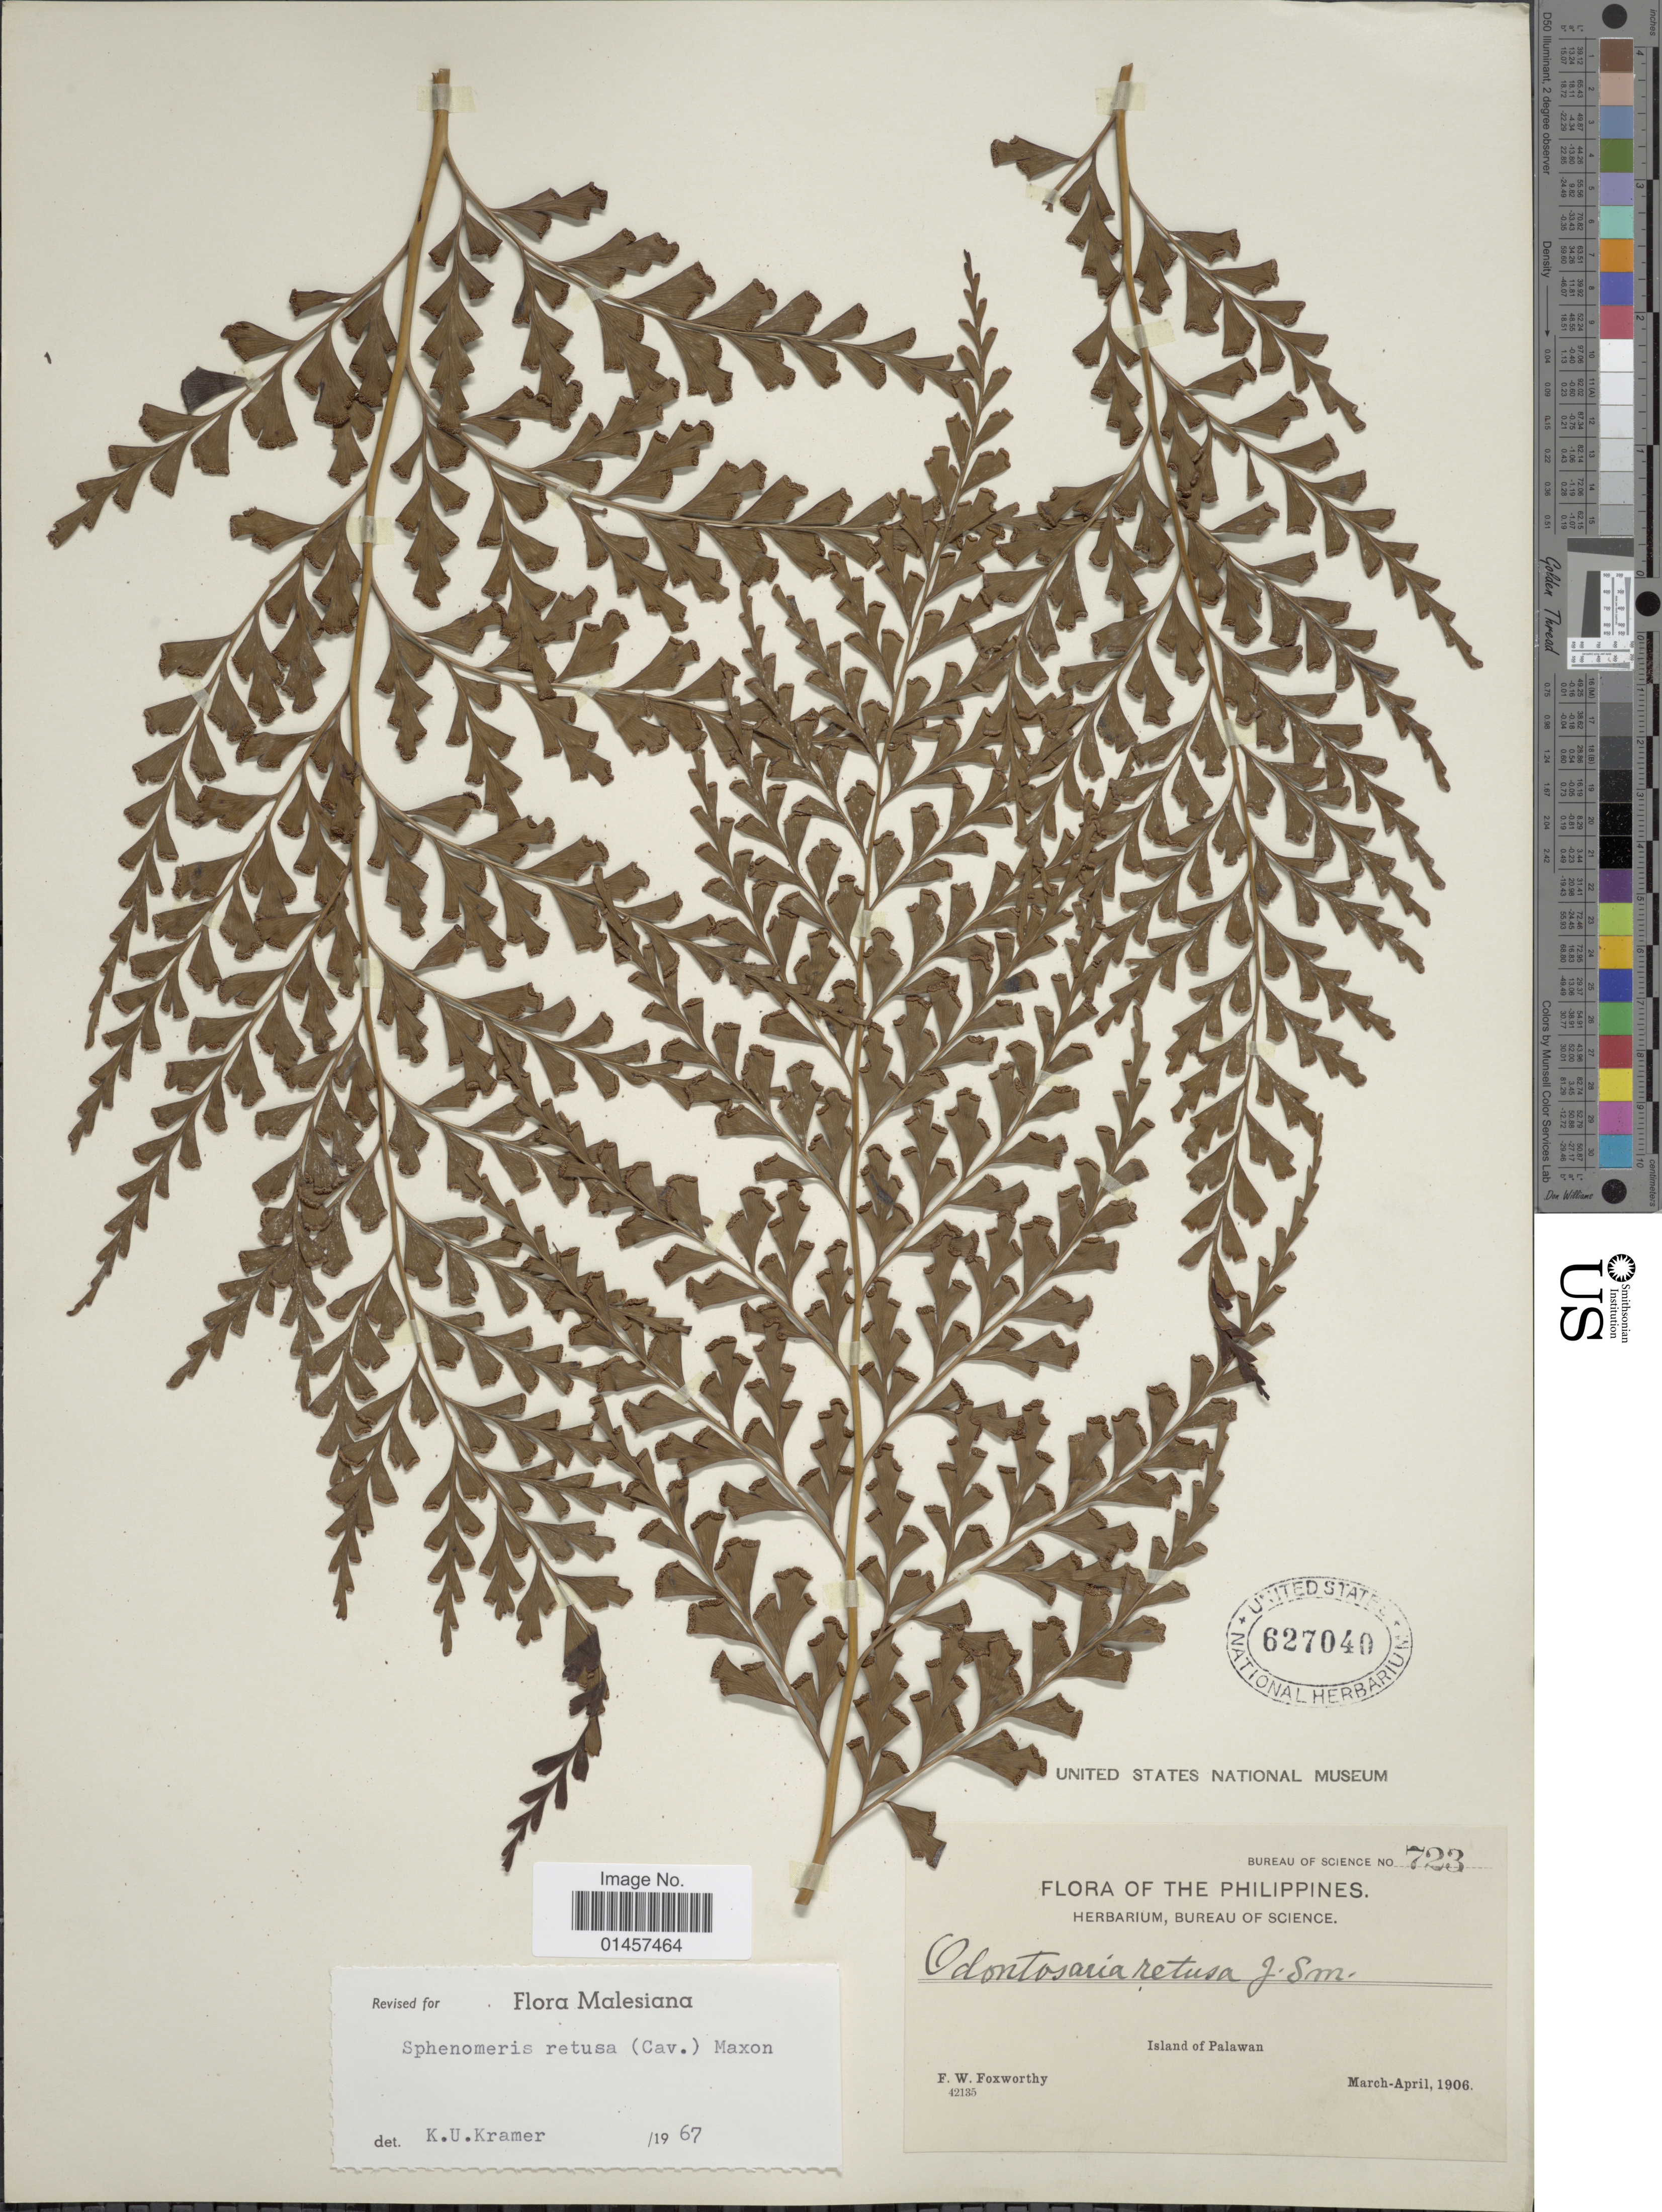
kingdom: Plantae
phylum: Tracheophyta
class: Polypodiopsida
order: Polypodiales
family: Lindsaeaceae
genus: Sphenomeris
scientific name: Sphenomeris retusa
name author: (Cav.) Maxim.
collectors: F. W. Foxworthy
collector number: Bureau of Science 723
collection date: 1906-03/1906-04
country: Philippines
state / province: Mimaropa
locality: Island of Palawan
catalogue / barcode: US 627040